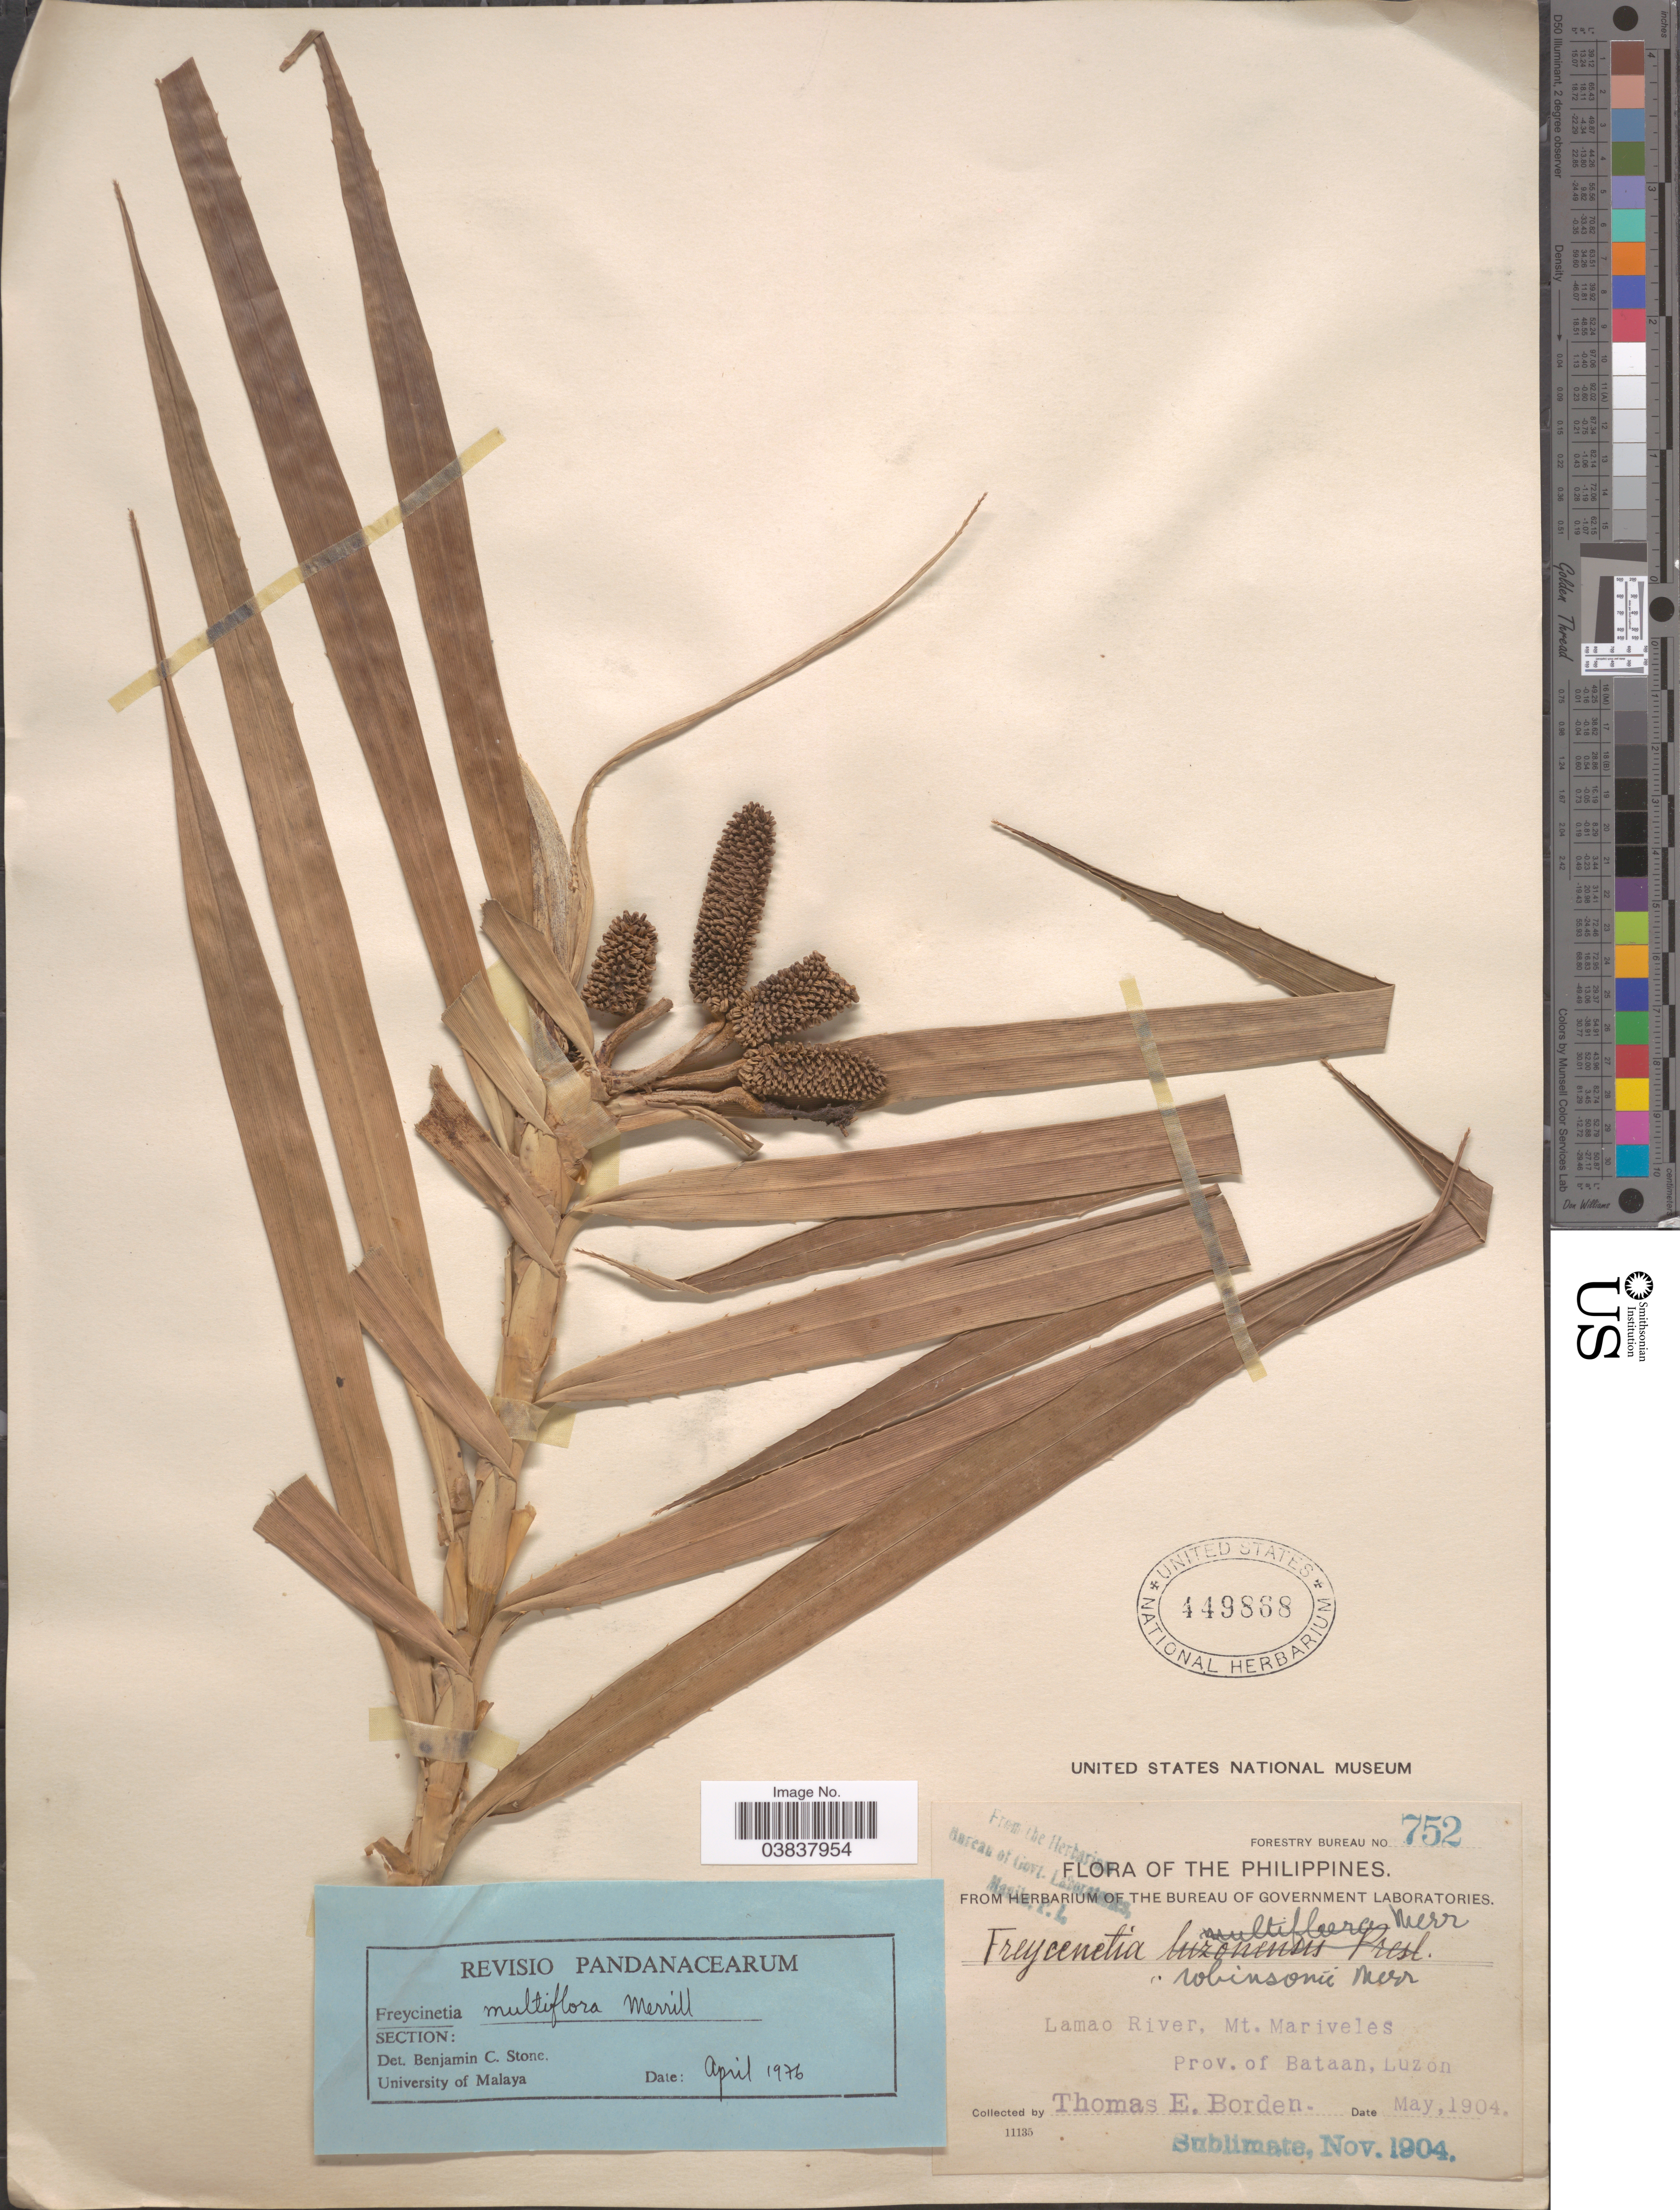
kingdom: Plantae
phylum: Tracheophyta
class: Liliopsida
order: Pandanales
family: Pandanaceae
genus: Freycinetia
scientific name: Freycinetia multiflora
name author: Merr.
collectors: T. E. Borden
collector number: Forestry Bureau 752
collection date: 1904-05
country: Philippines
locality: Lamao River, Mt. Mariveles, Prov. of Bataan, Luzon.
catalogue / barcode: US 449868